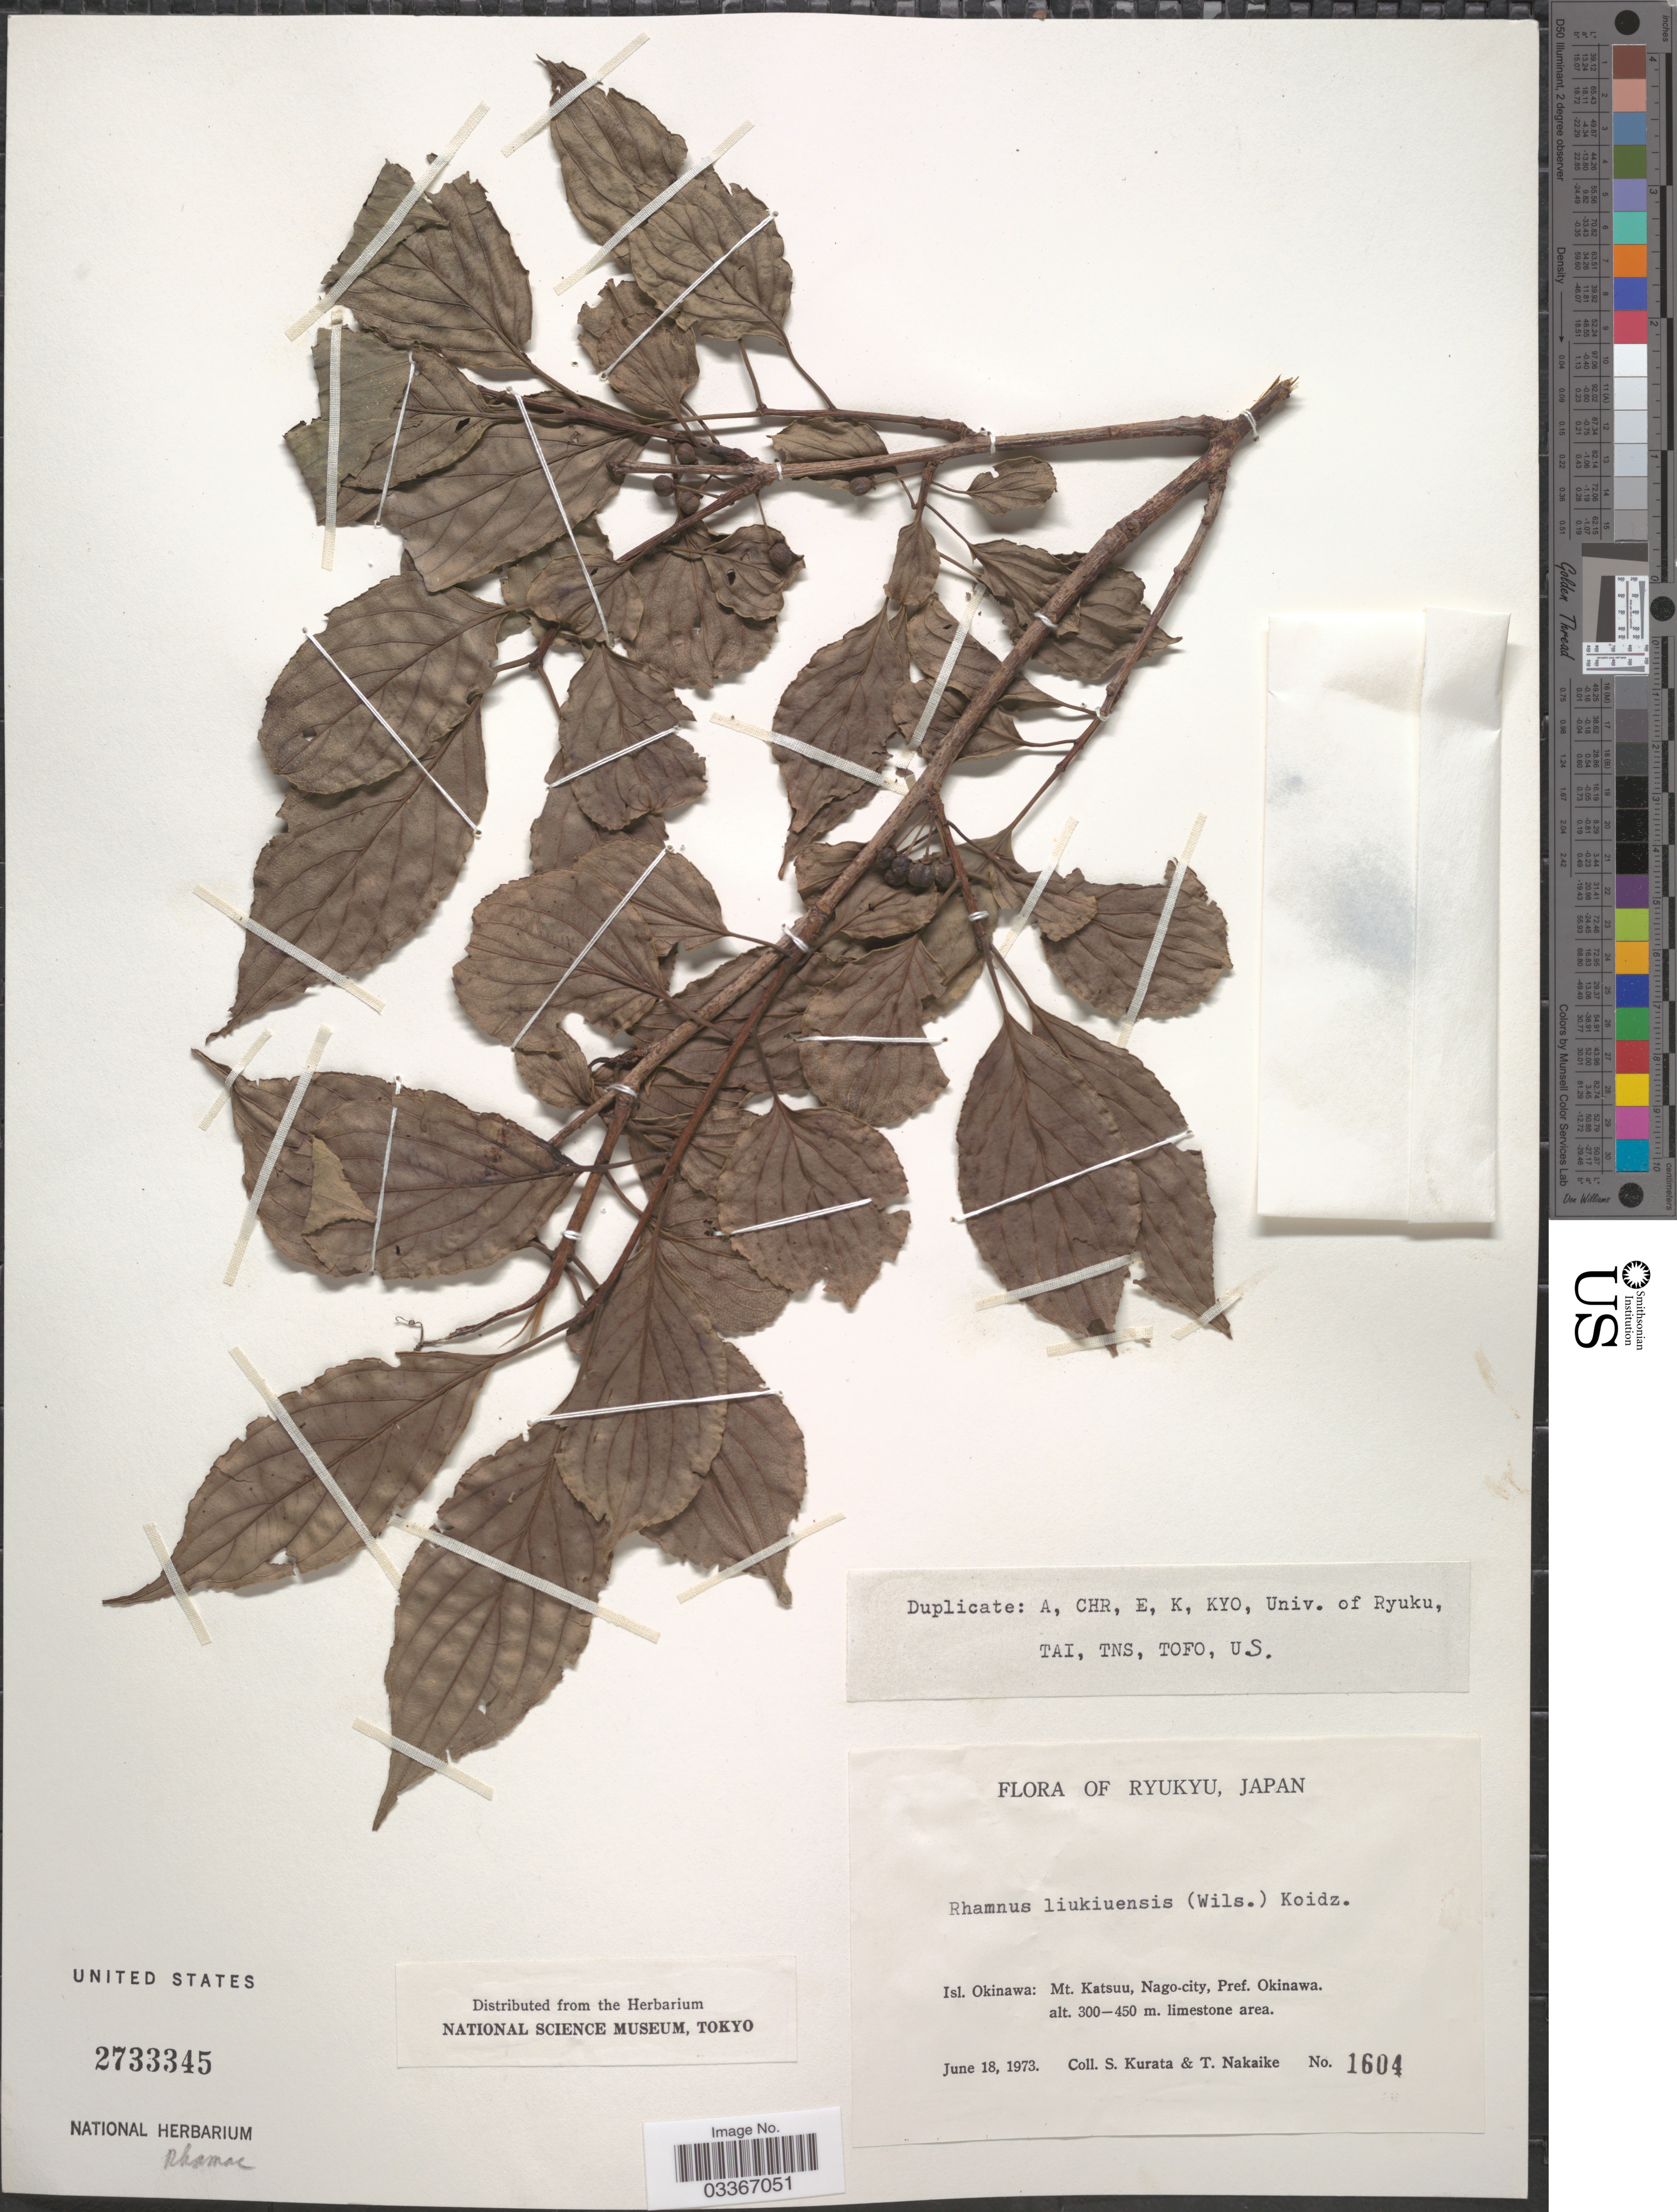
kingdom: Plantae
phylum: Tracheophyta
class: Magnoliopsida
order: Rosales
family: Rhamnaceae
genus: Rhamnus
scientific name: Rhamnus liukiuensis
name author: (E.H. Wilson) Koidz.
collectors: Sa. Kurata & T. Nakaike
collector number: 1604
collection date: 1973-06-18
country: Japan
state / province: Okinawa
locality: Ryukyu. Isl. Okinawa: Mt. Katsuu, Nago-city, Pref. Okinawa. Limestone area.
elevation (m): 300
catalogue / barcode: US 2733345